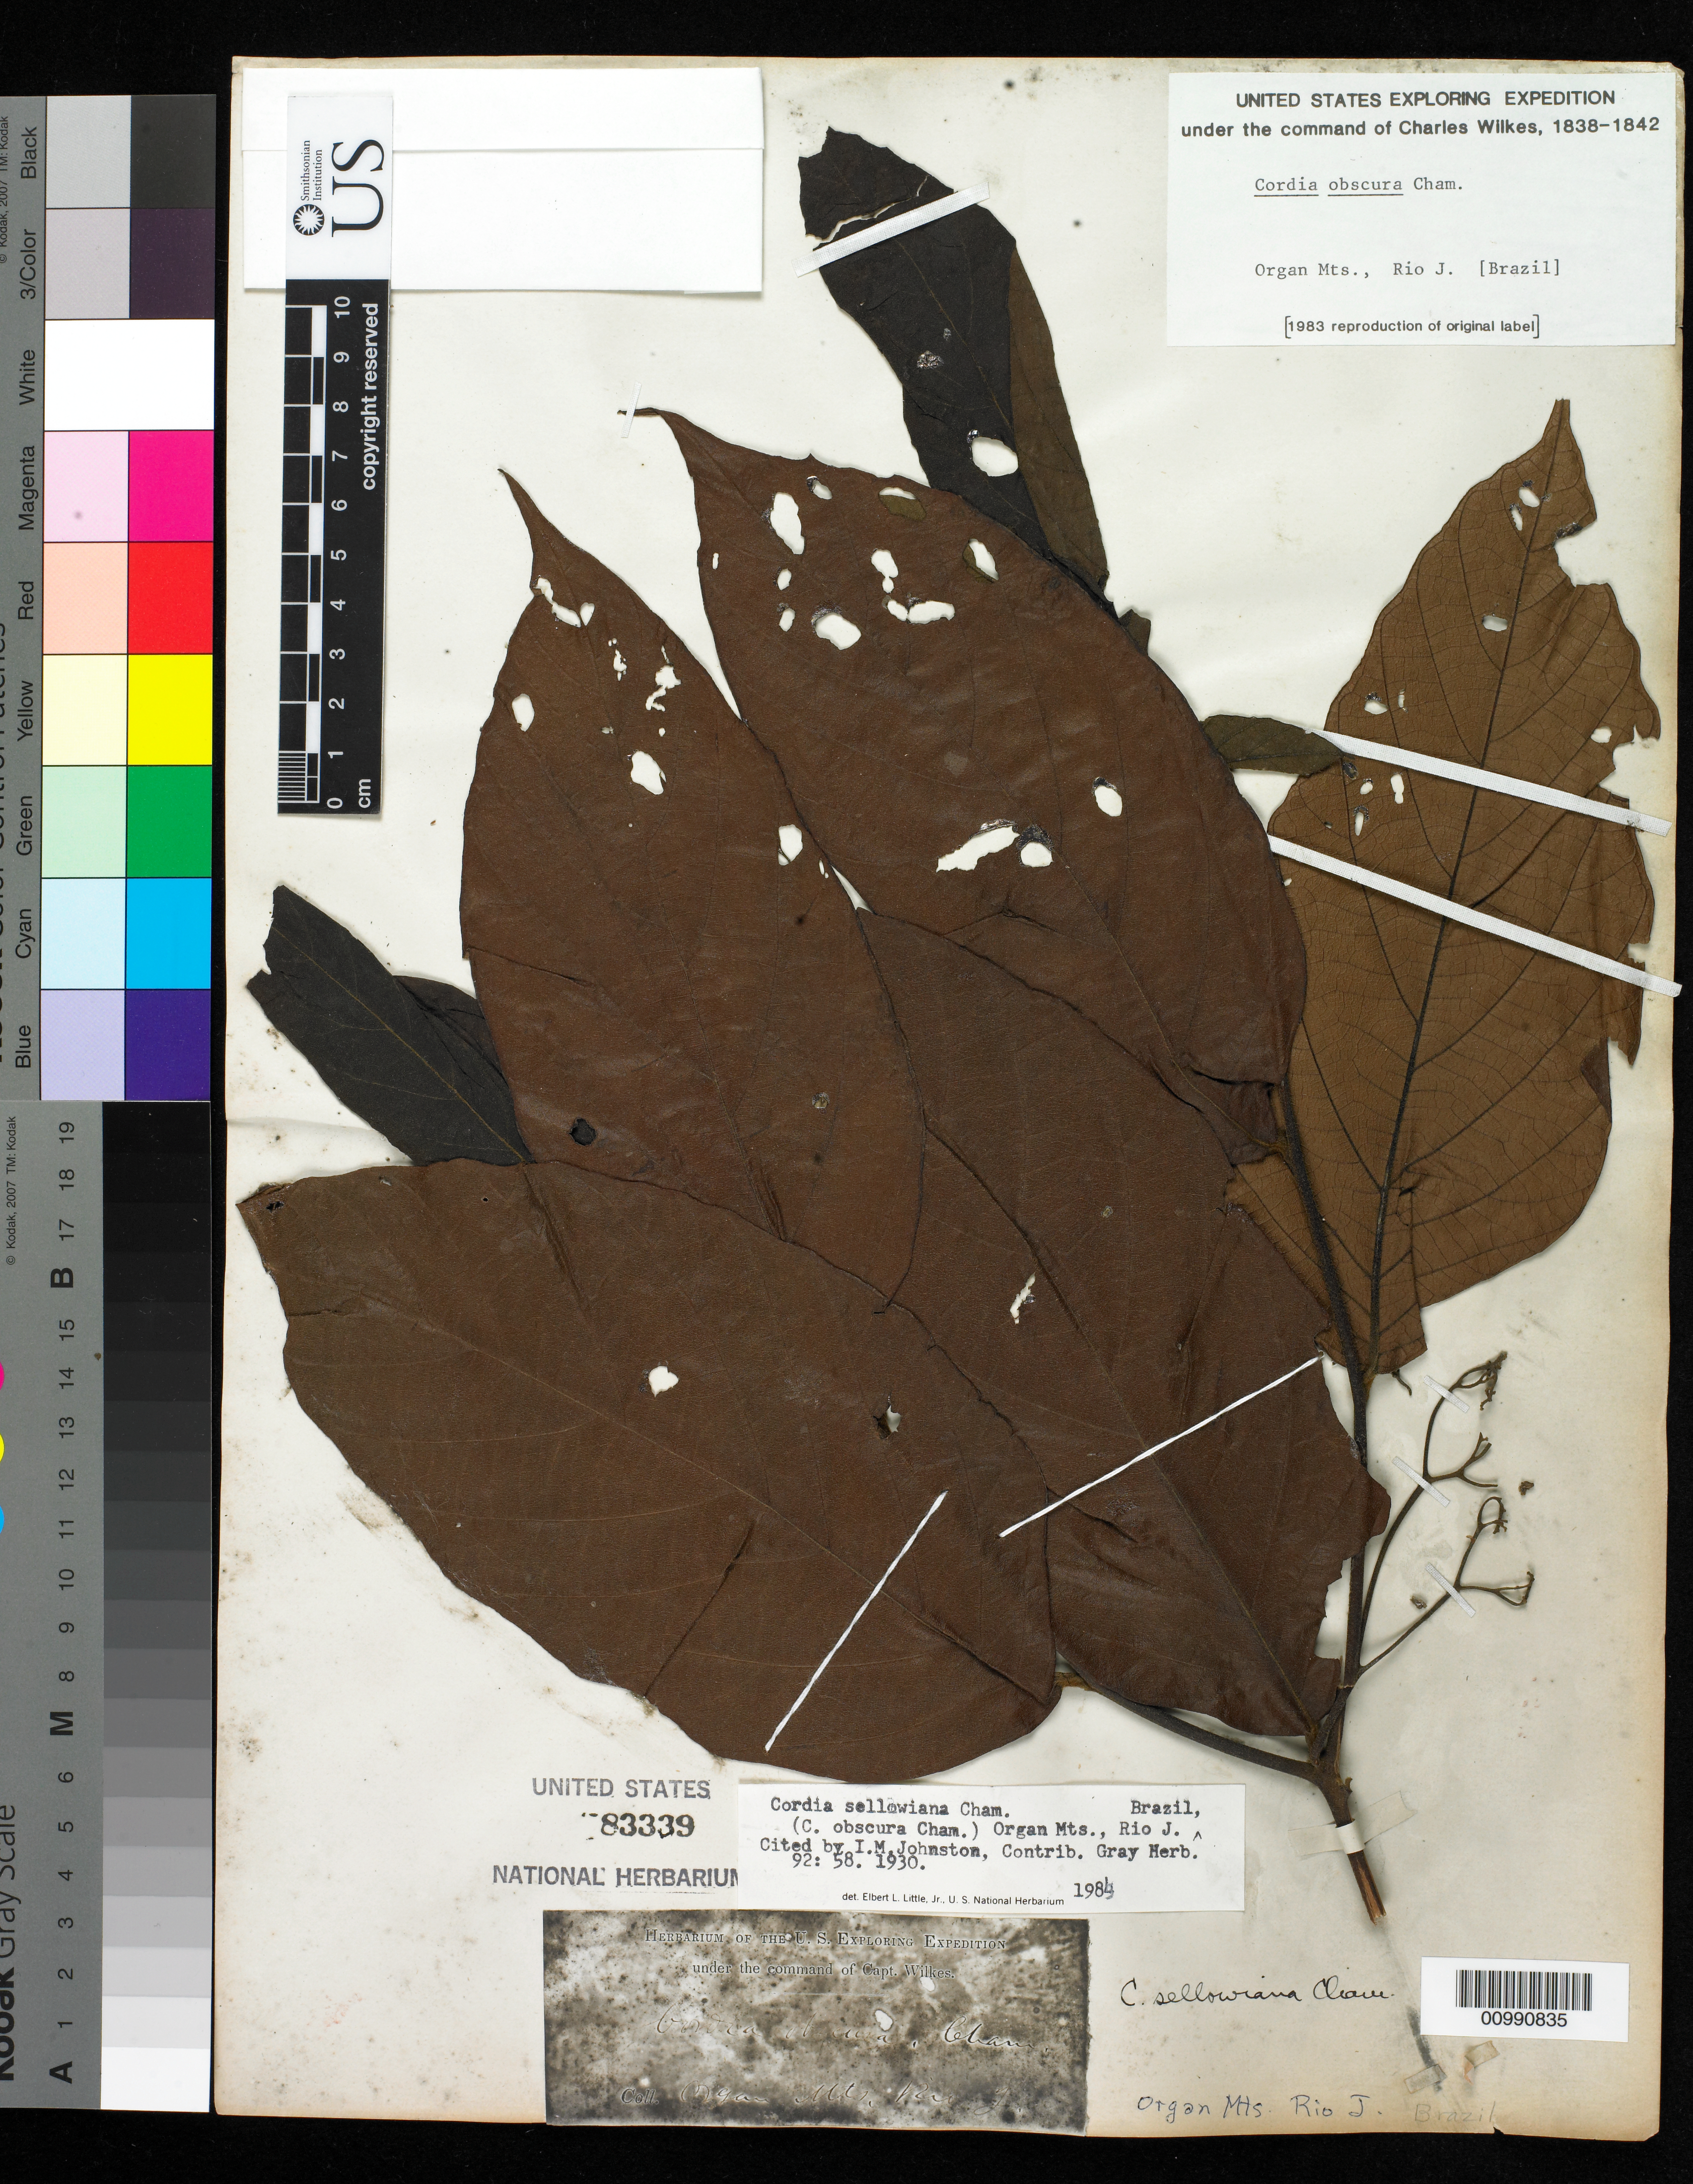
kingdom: Plantae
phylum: Tracheophyta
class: Magnoliopsida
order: Boraginales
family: Cordiaceae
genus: Cordia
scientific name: Cordia sellowiana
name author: Cham.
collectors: Wilkes Explor. Exped.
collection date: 1838/1842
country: Brazil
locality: Organ Mountains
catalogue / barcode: US 83339